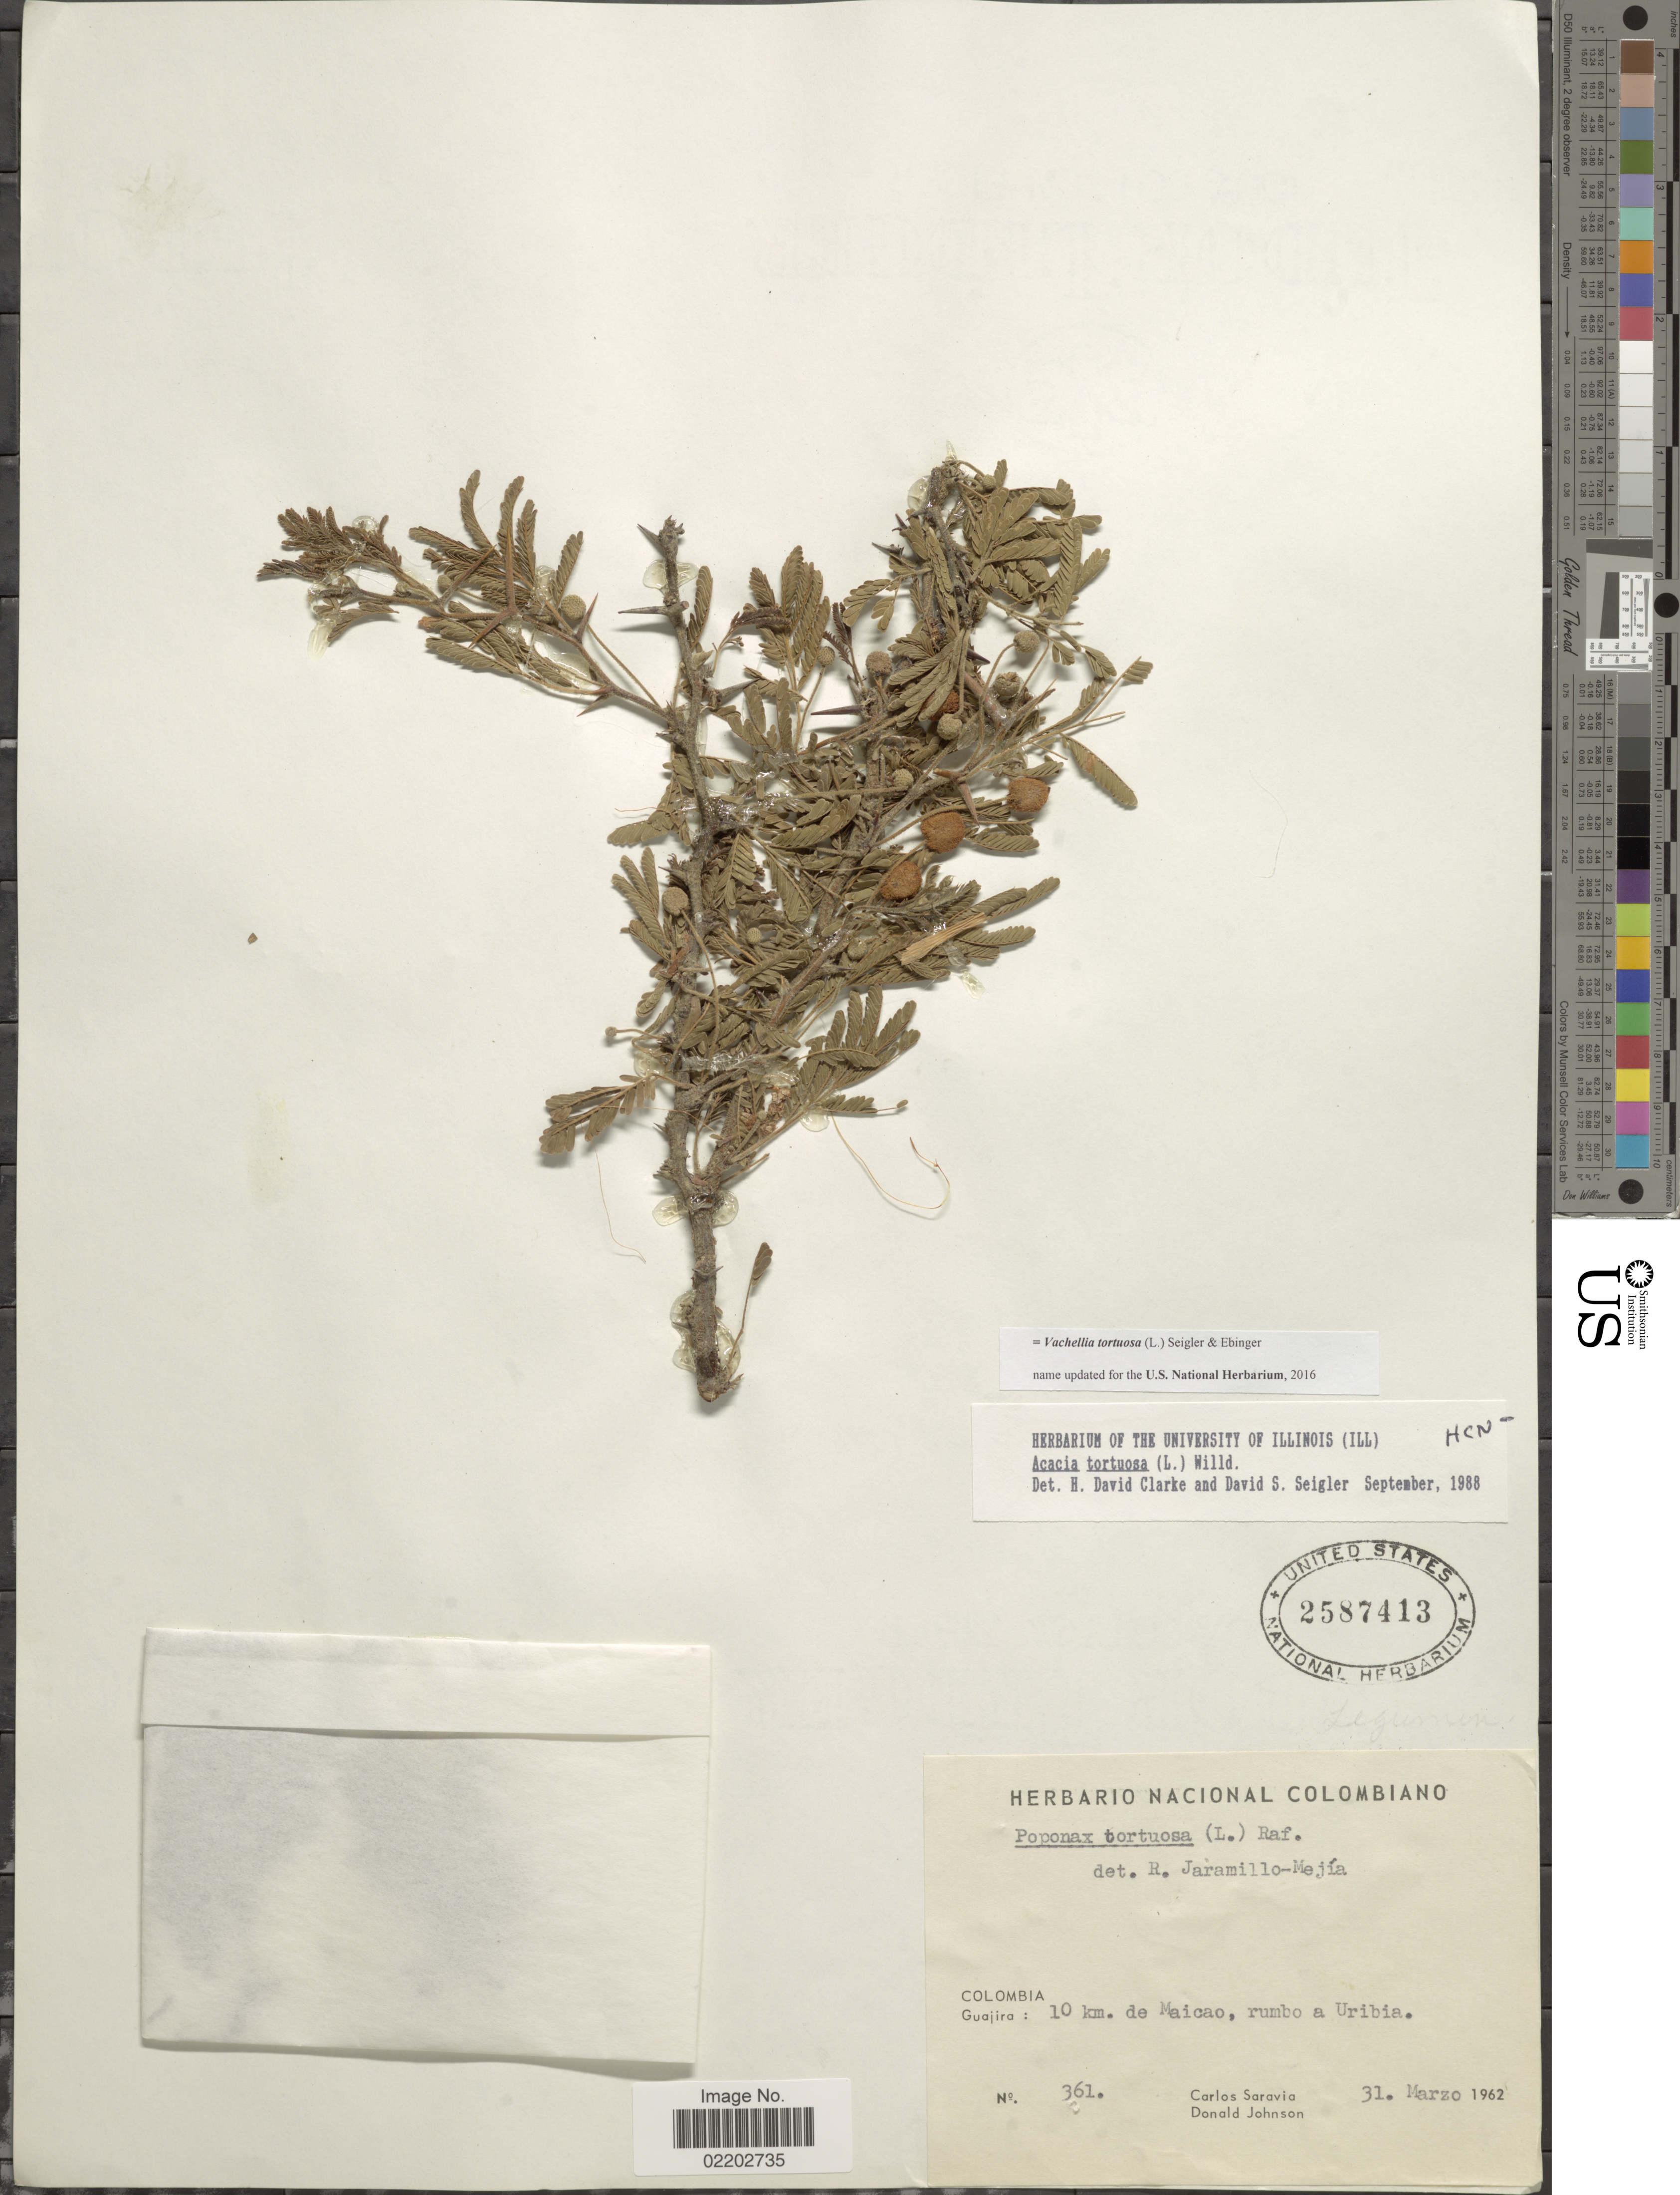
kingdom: Plantae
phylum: Tracheophyta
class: Magnoliopsida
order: Fabales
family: Fabaceae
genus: Vachellia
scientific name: Vachellia tortuosa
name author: (L.) Seigler & Ebinger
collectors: C. Saravia & D. Johnson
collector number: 361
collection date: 1962-03-31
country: Colombia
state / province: La Guajira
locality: Guajira: 10 km. de Maicao, rumbo a Uribia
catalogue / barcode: US 2587413